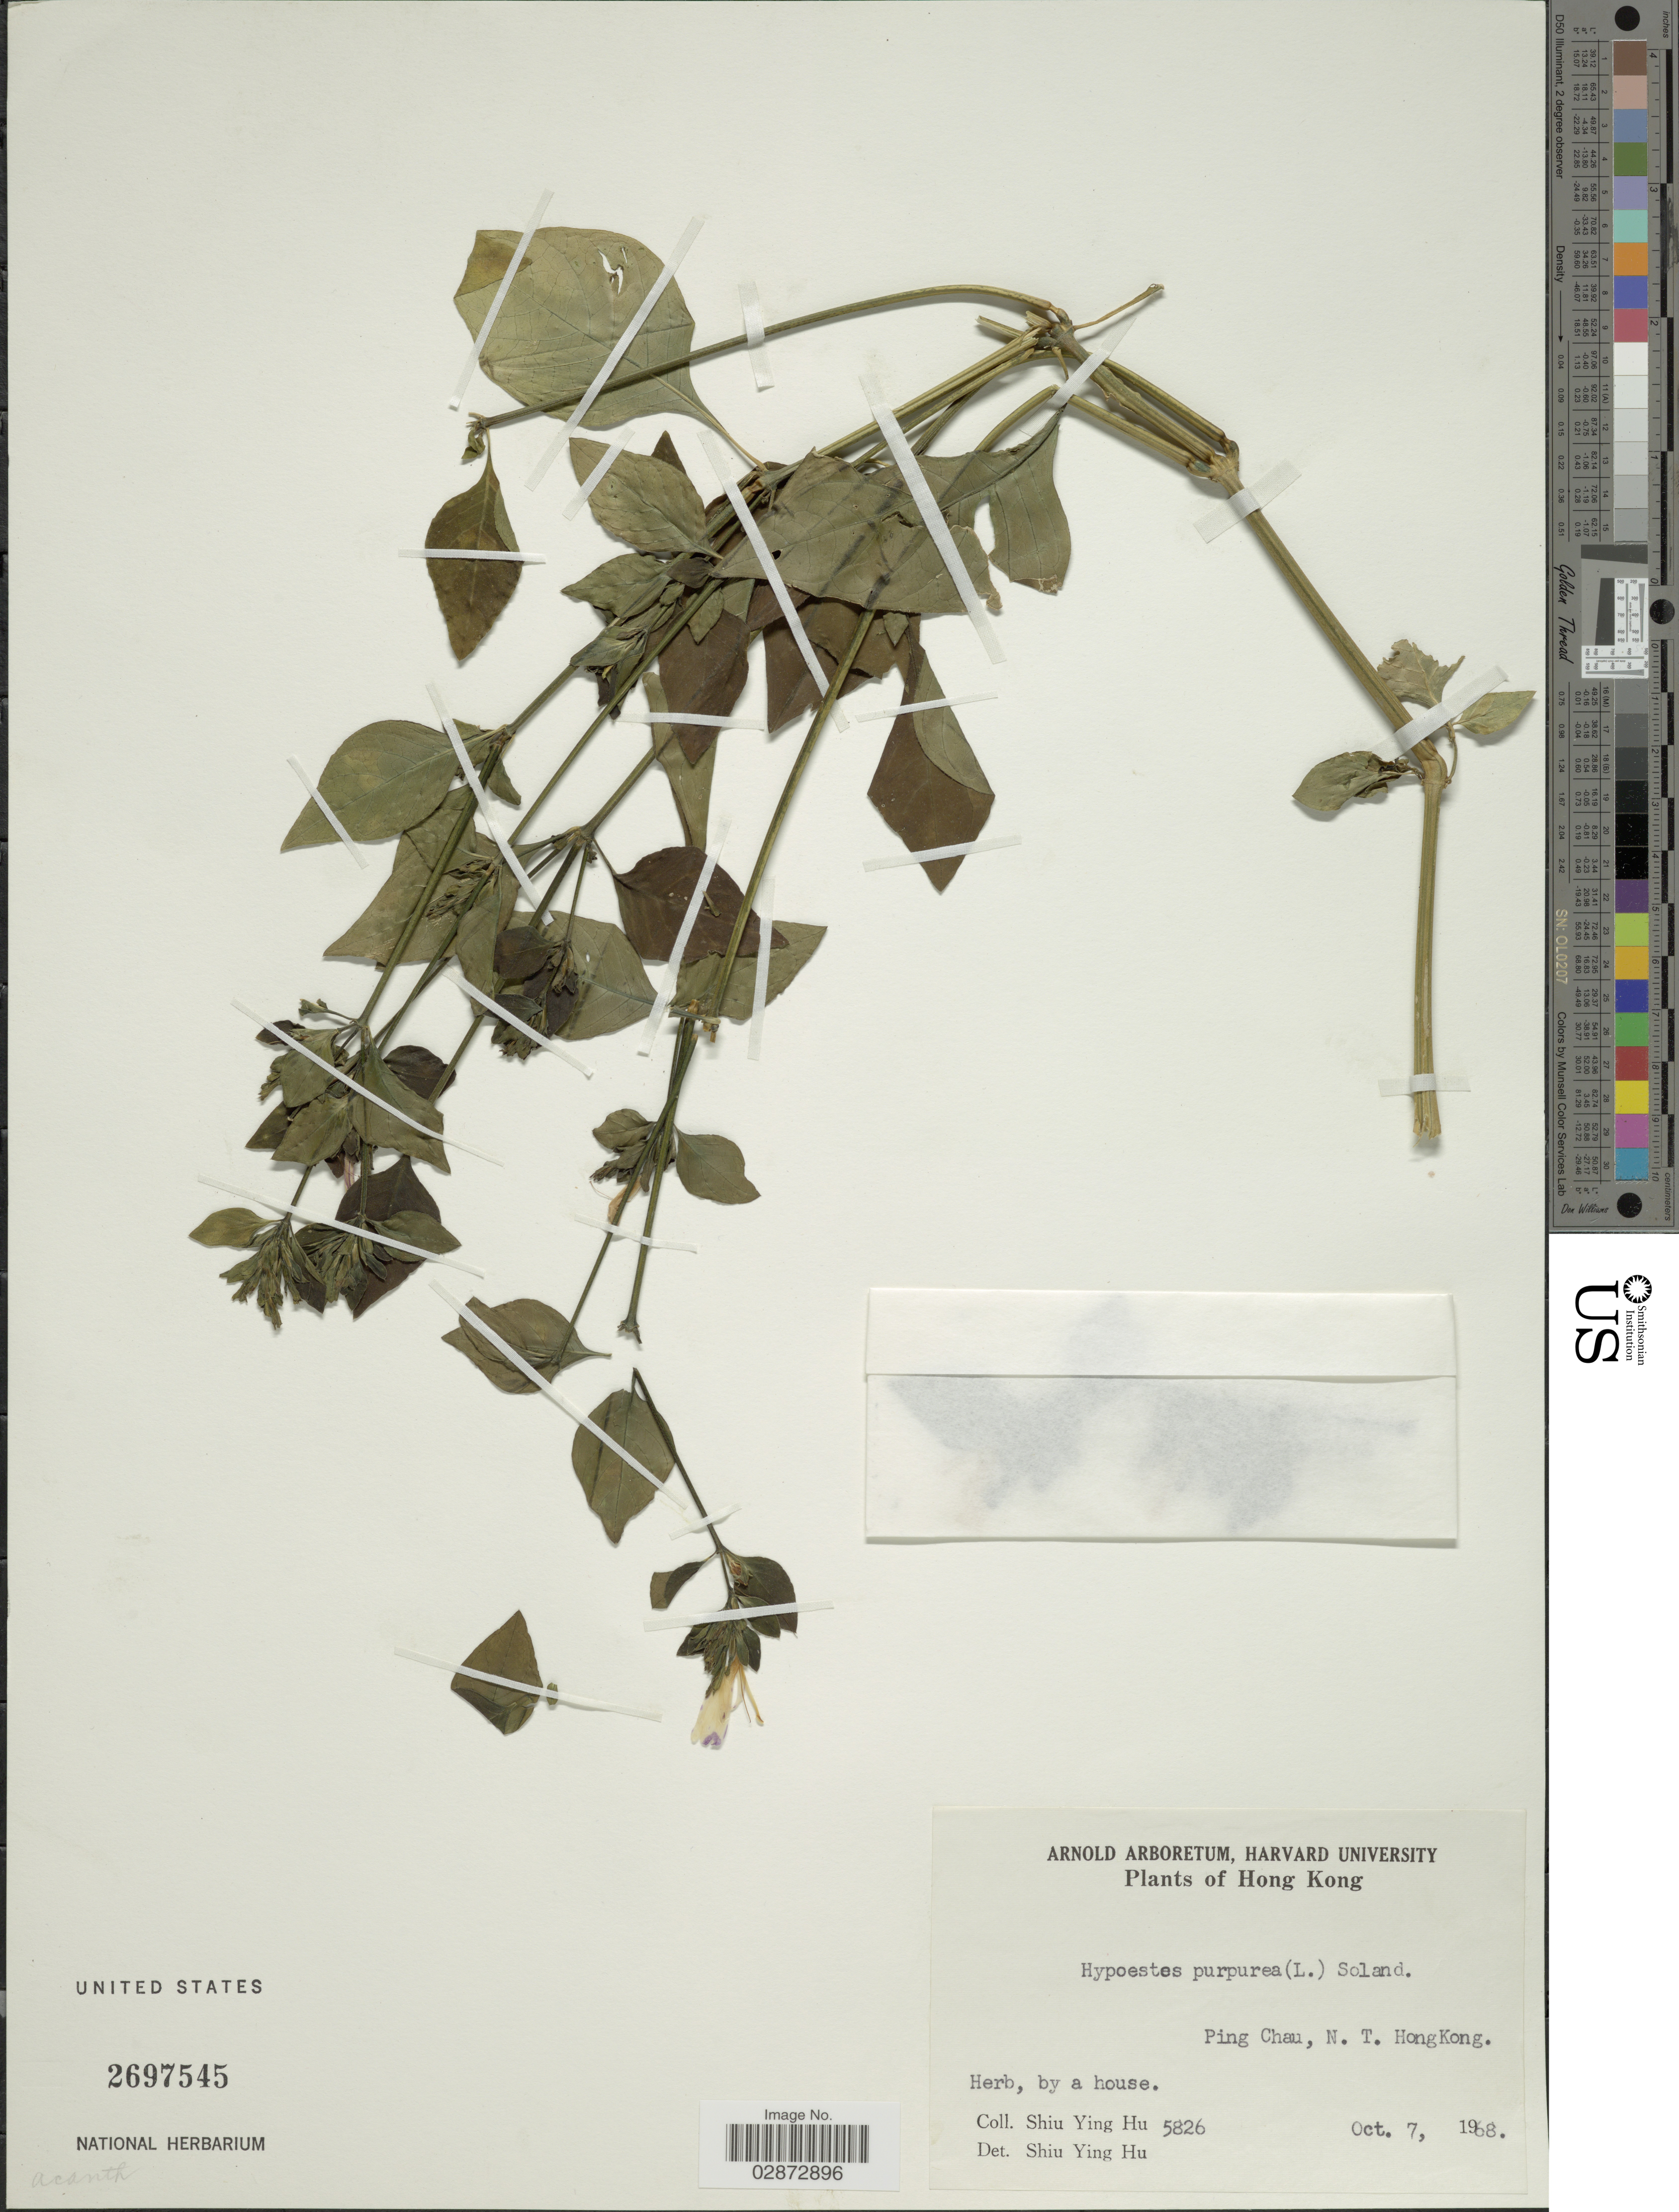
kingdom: Plantae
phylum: Tracheophyta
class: Magnoliopsida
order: Lamiales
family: Acanthaceae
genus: Hypoestes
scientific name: Hypoestes purpurea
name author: R. Br.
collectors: S. Y. Hu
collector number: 5826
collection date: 1968-10-07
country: China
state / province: Hong Kong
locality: Ping Chau, N.T.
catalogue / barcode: US 2697545